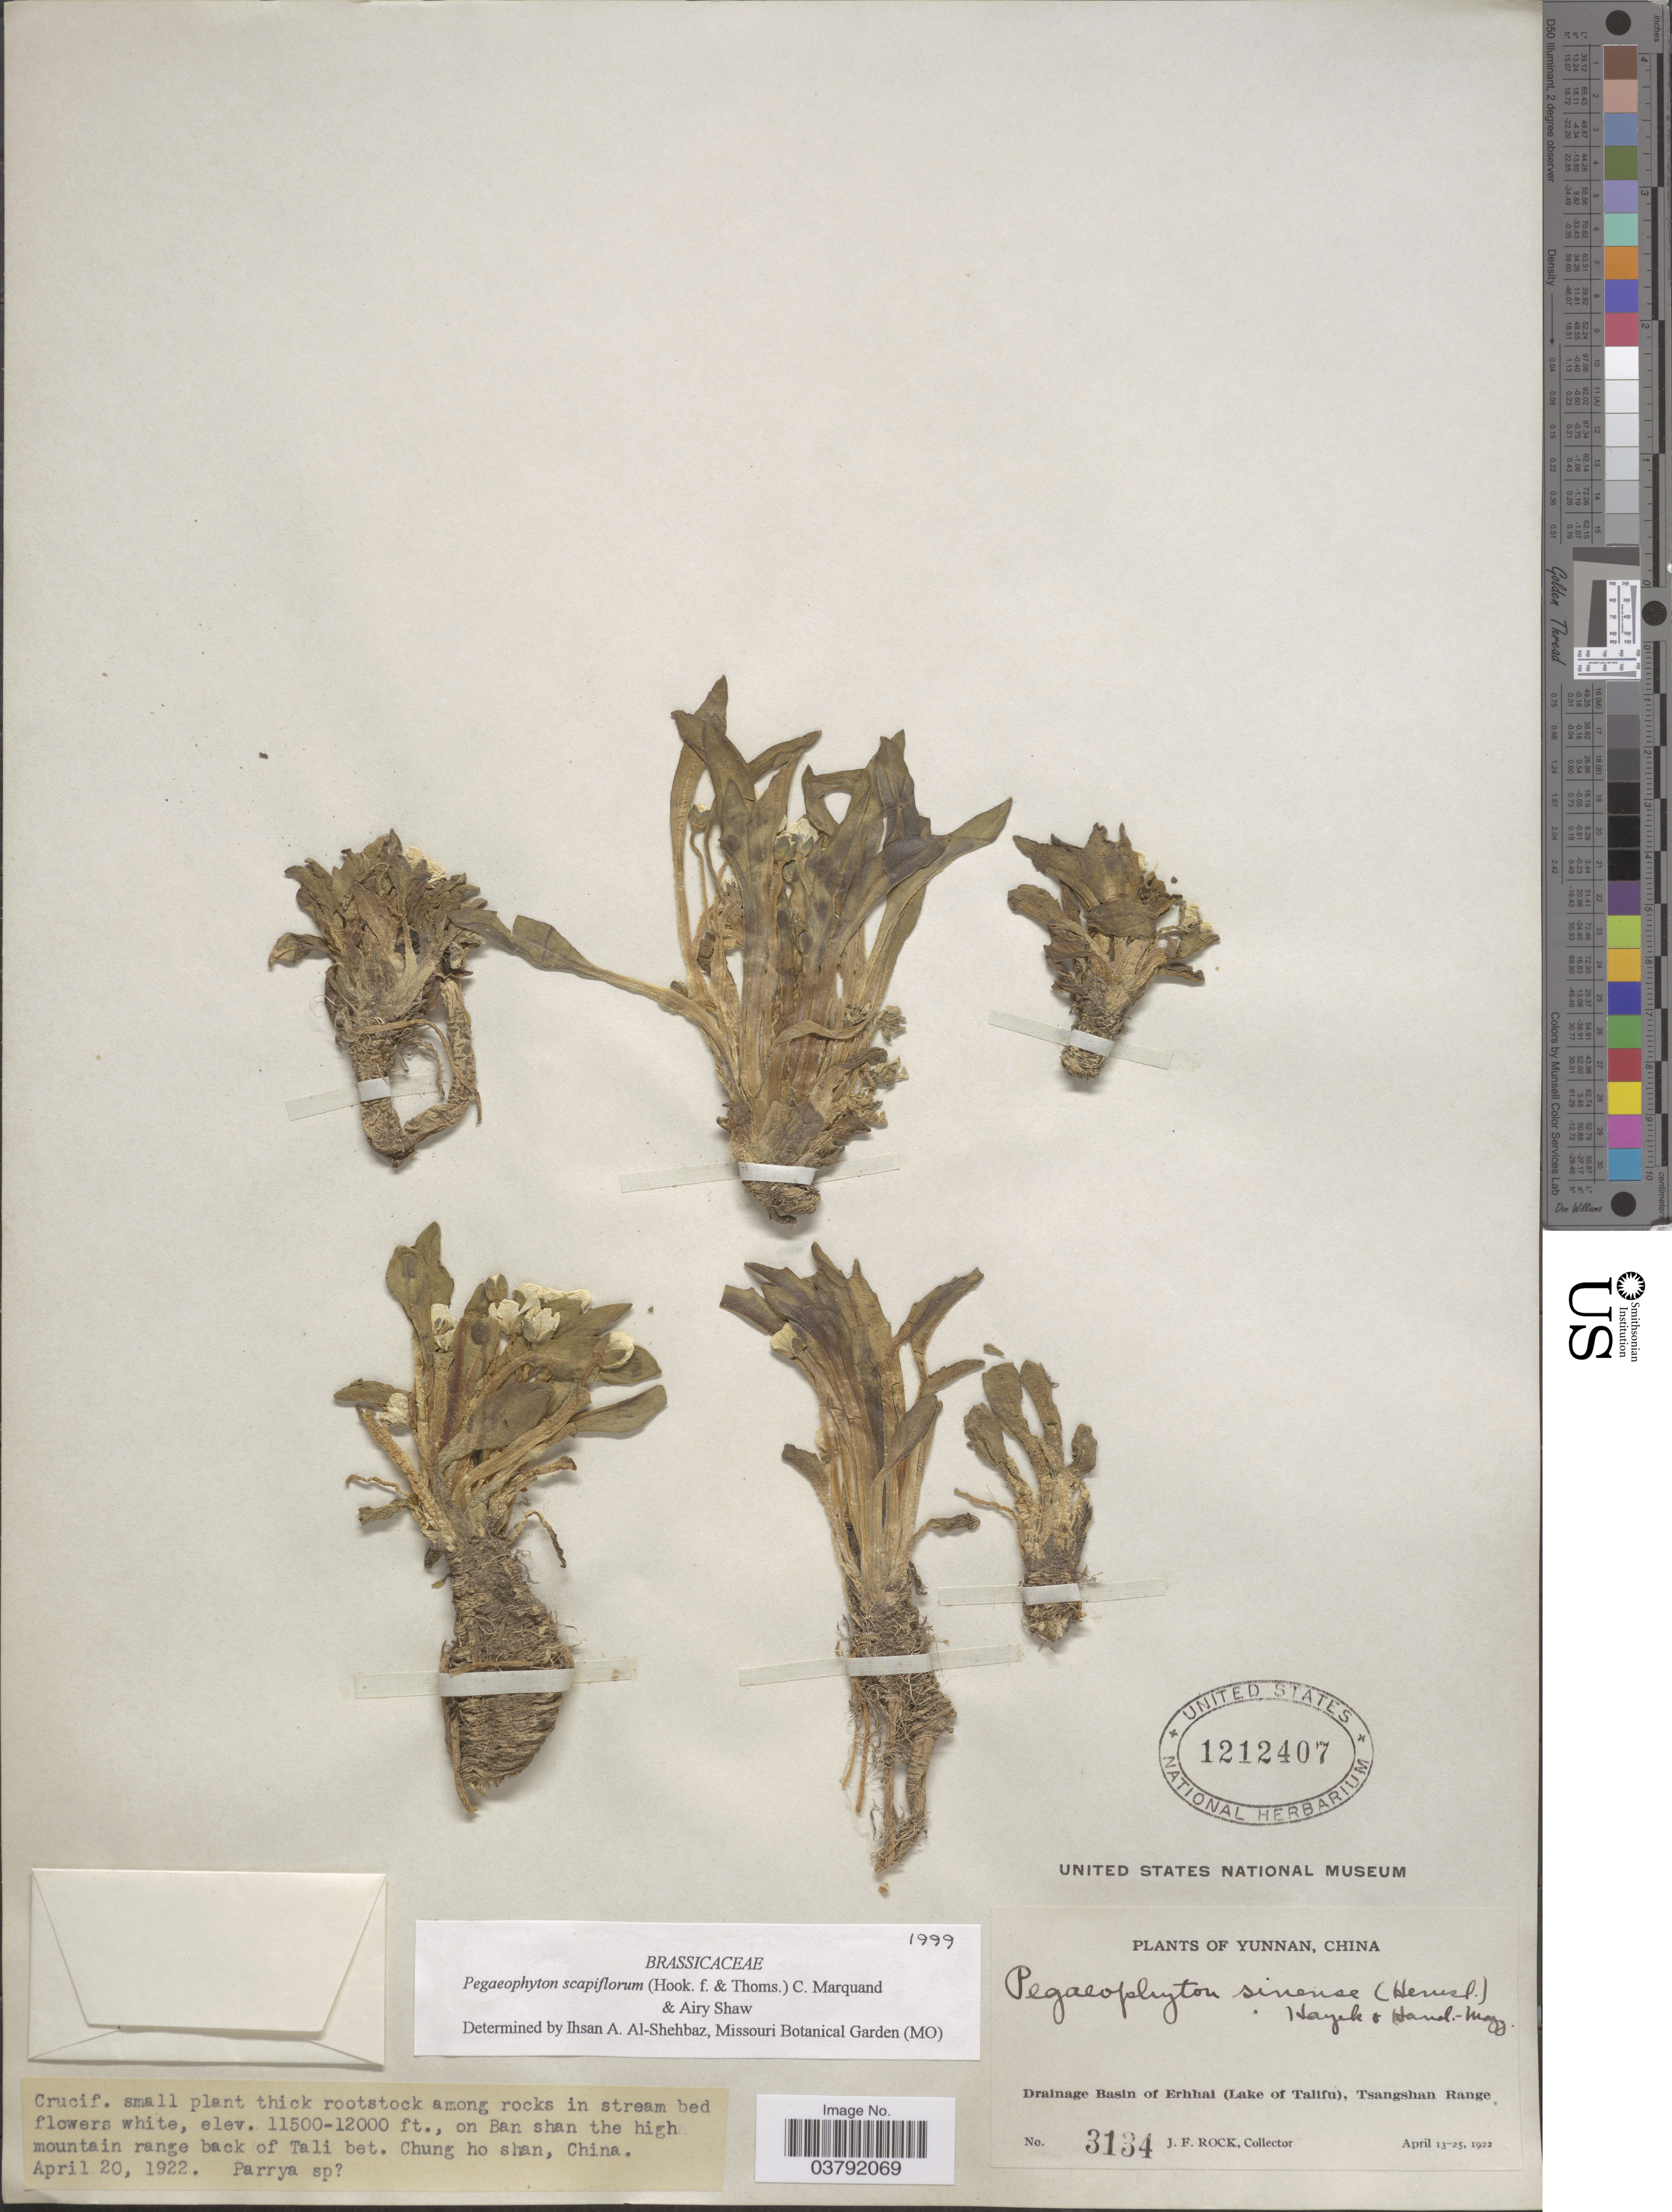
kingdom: Plantae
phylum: Tracheophyta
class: Magnoliopsida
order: Brassicales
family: Brassicaceae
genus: Pegaeophyton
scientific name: Pegaeophyton scapiflorum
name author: (Hook. f. & Thomson) C. Marquand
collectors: J. Rock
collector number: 3134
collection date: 1922-04-20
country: China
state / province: Yunnan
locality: Drainage Basin of Erhhai (Lake of Talifu), Tsangshan Range. On Ban shan the high mountain range back of Tali bet. Chung ho shan.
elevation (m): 3505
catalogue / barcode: US 1212407